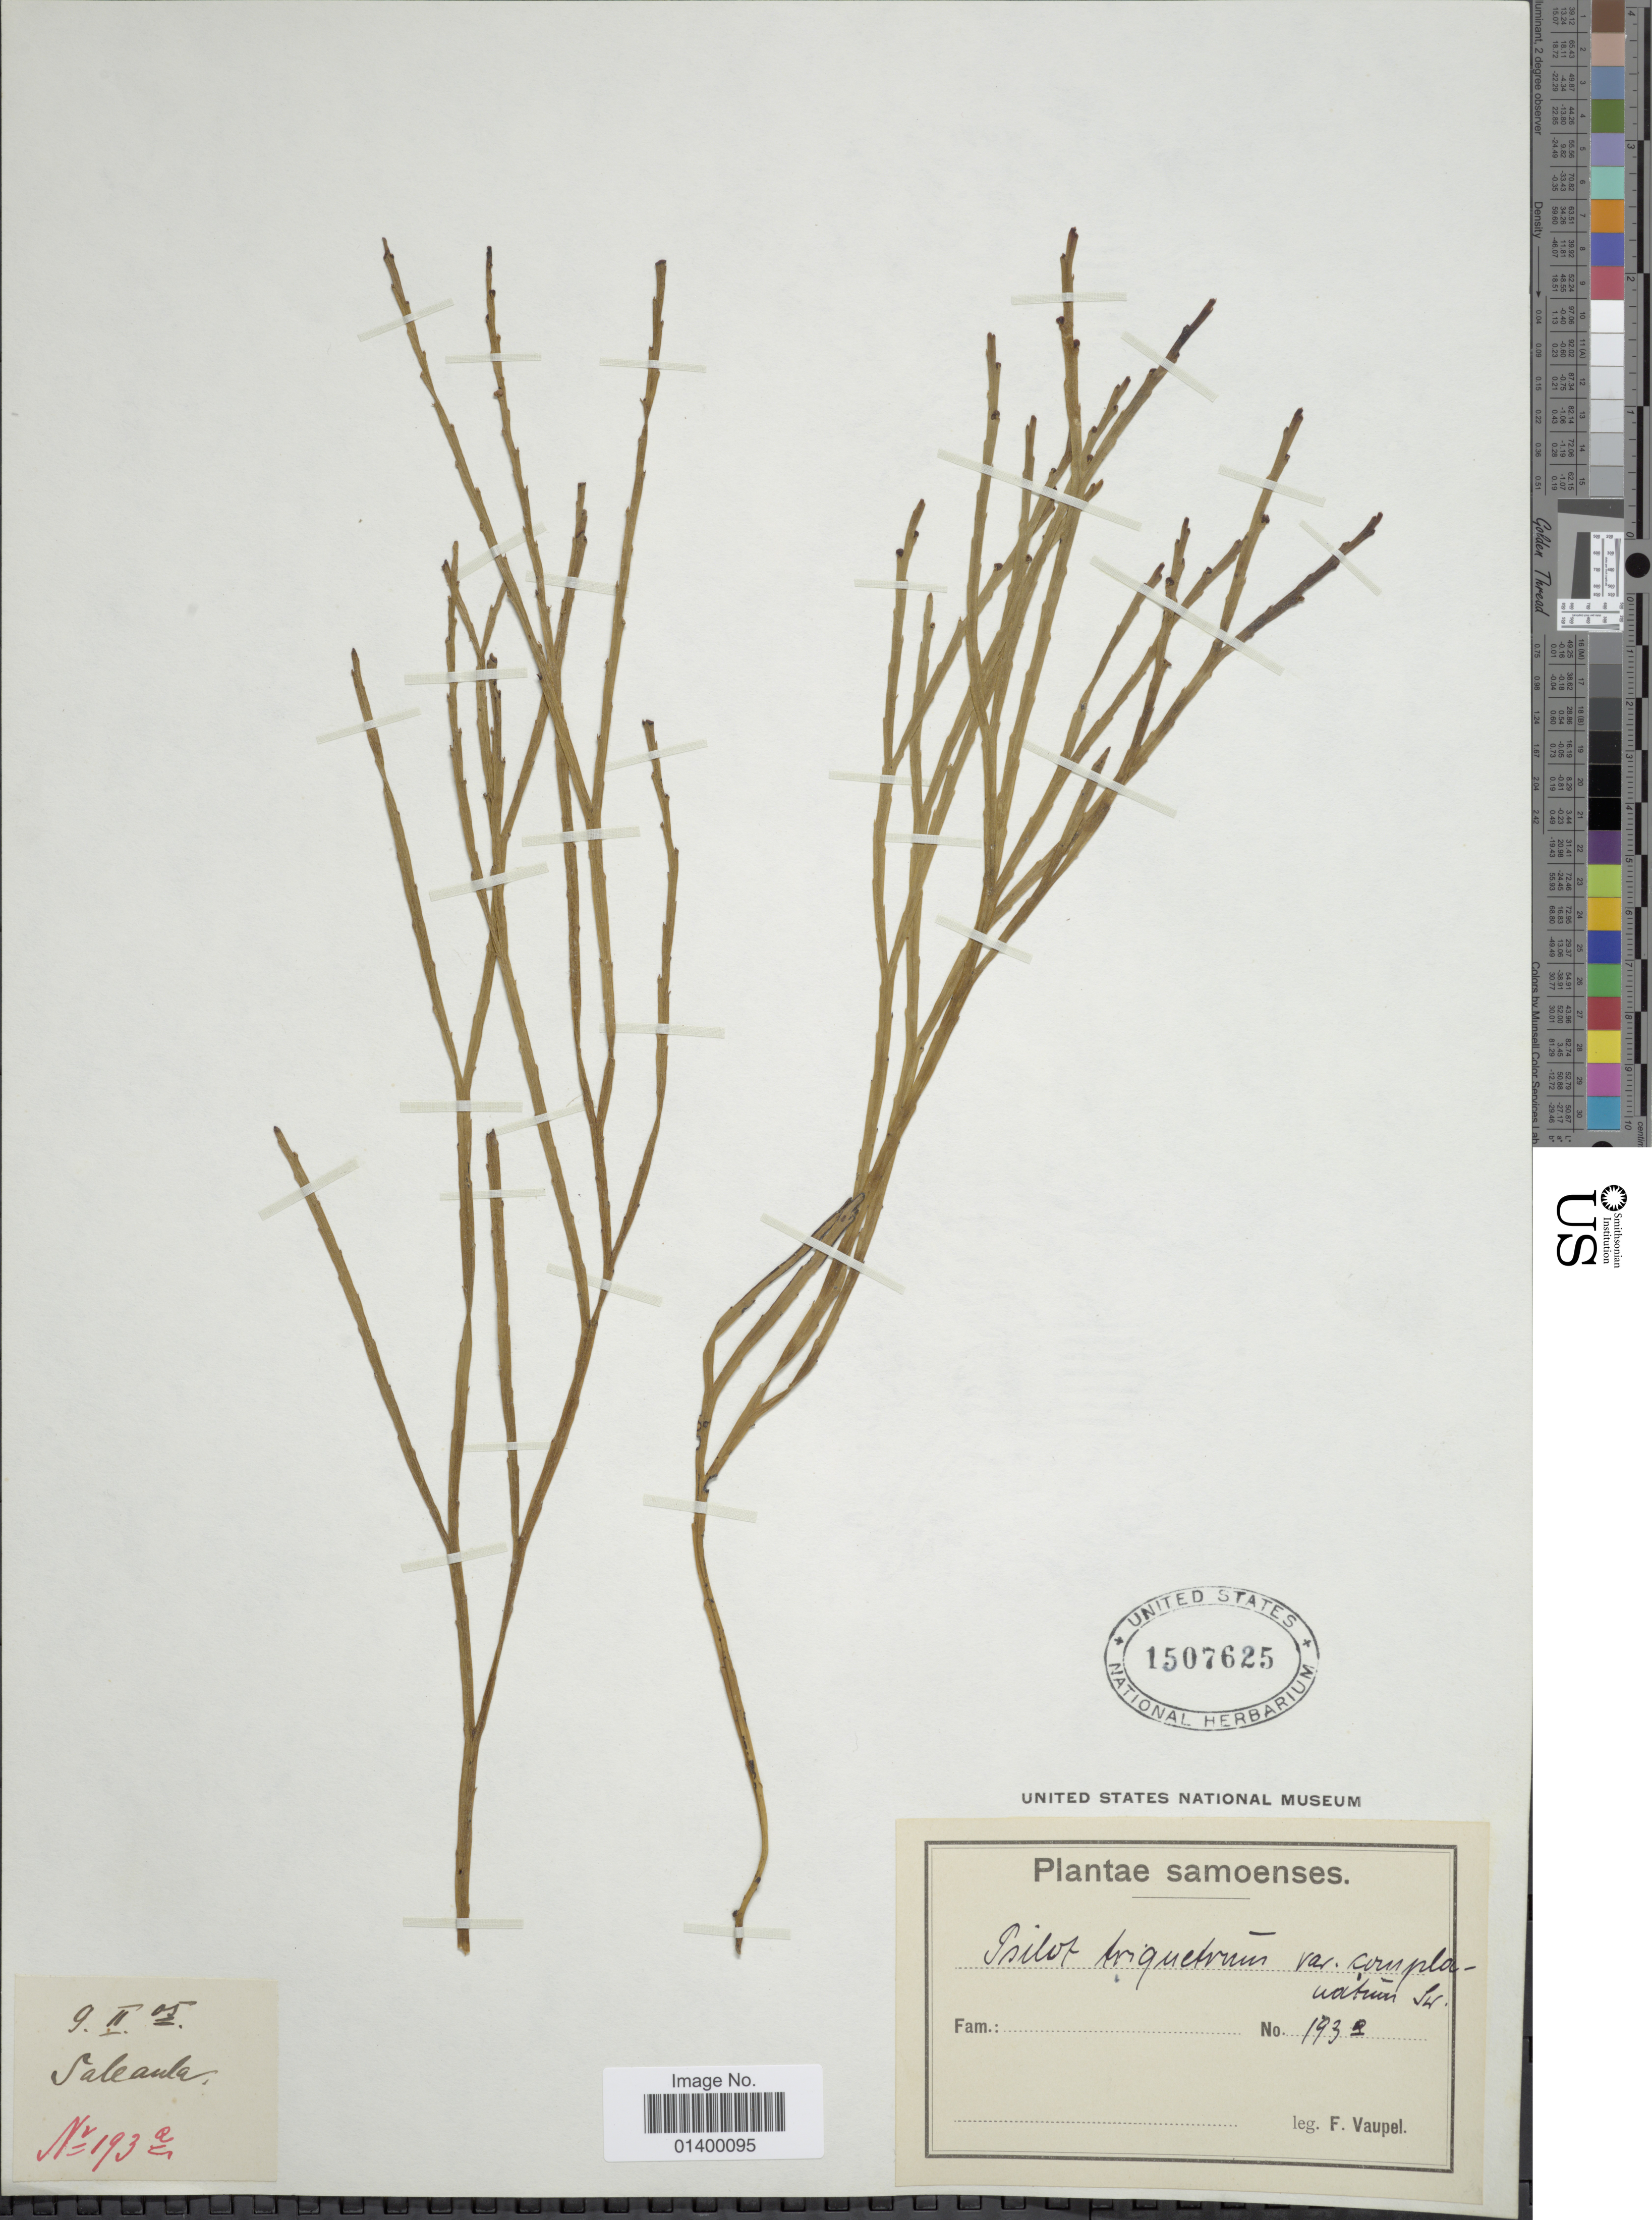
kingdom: Plantae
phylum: Tracheophyta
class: Polypodiopsida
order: Psilotales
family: Psilotaceae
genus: Psilotum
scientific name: Psilotum complanatum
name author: Sw.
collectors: F. Vaupel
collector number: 193a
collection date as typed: Transcribed d/m/y: 9/2/5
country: Samoa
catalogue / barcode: US 1507625